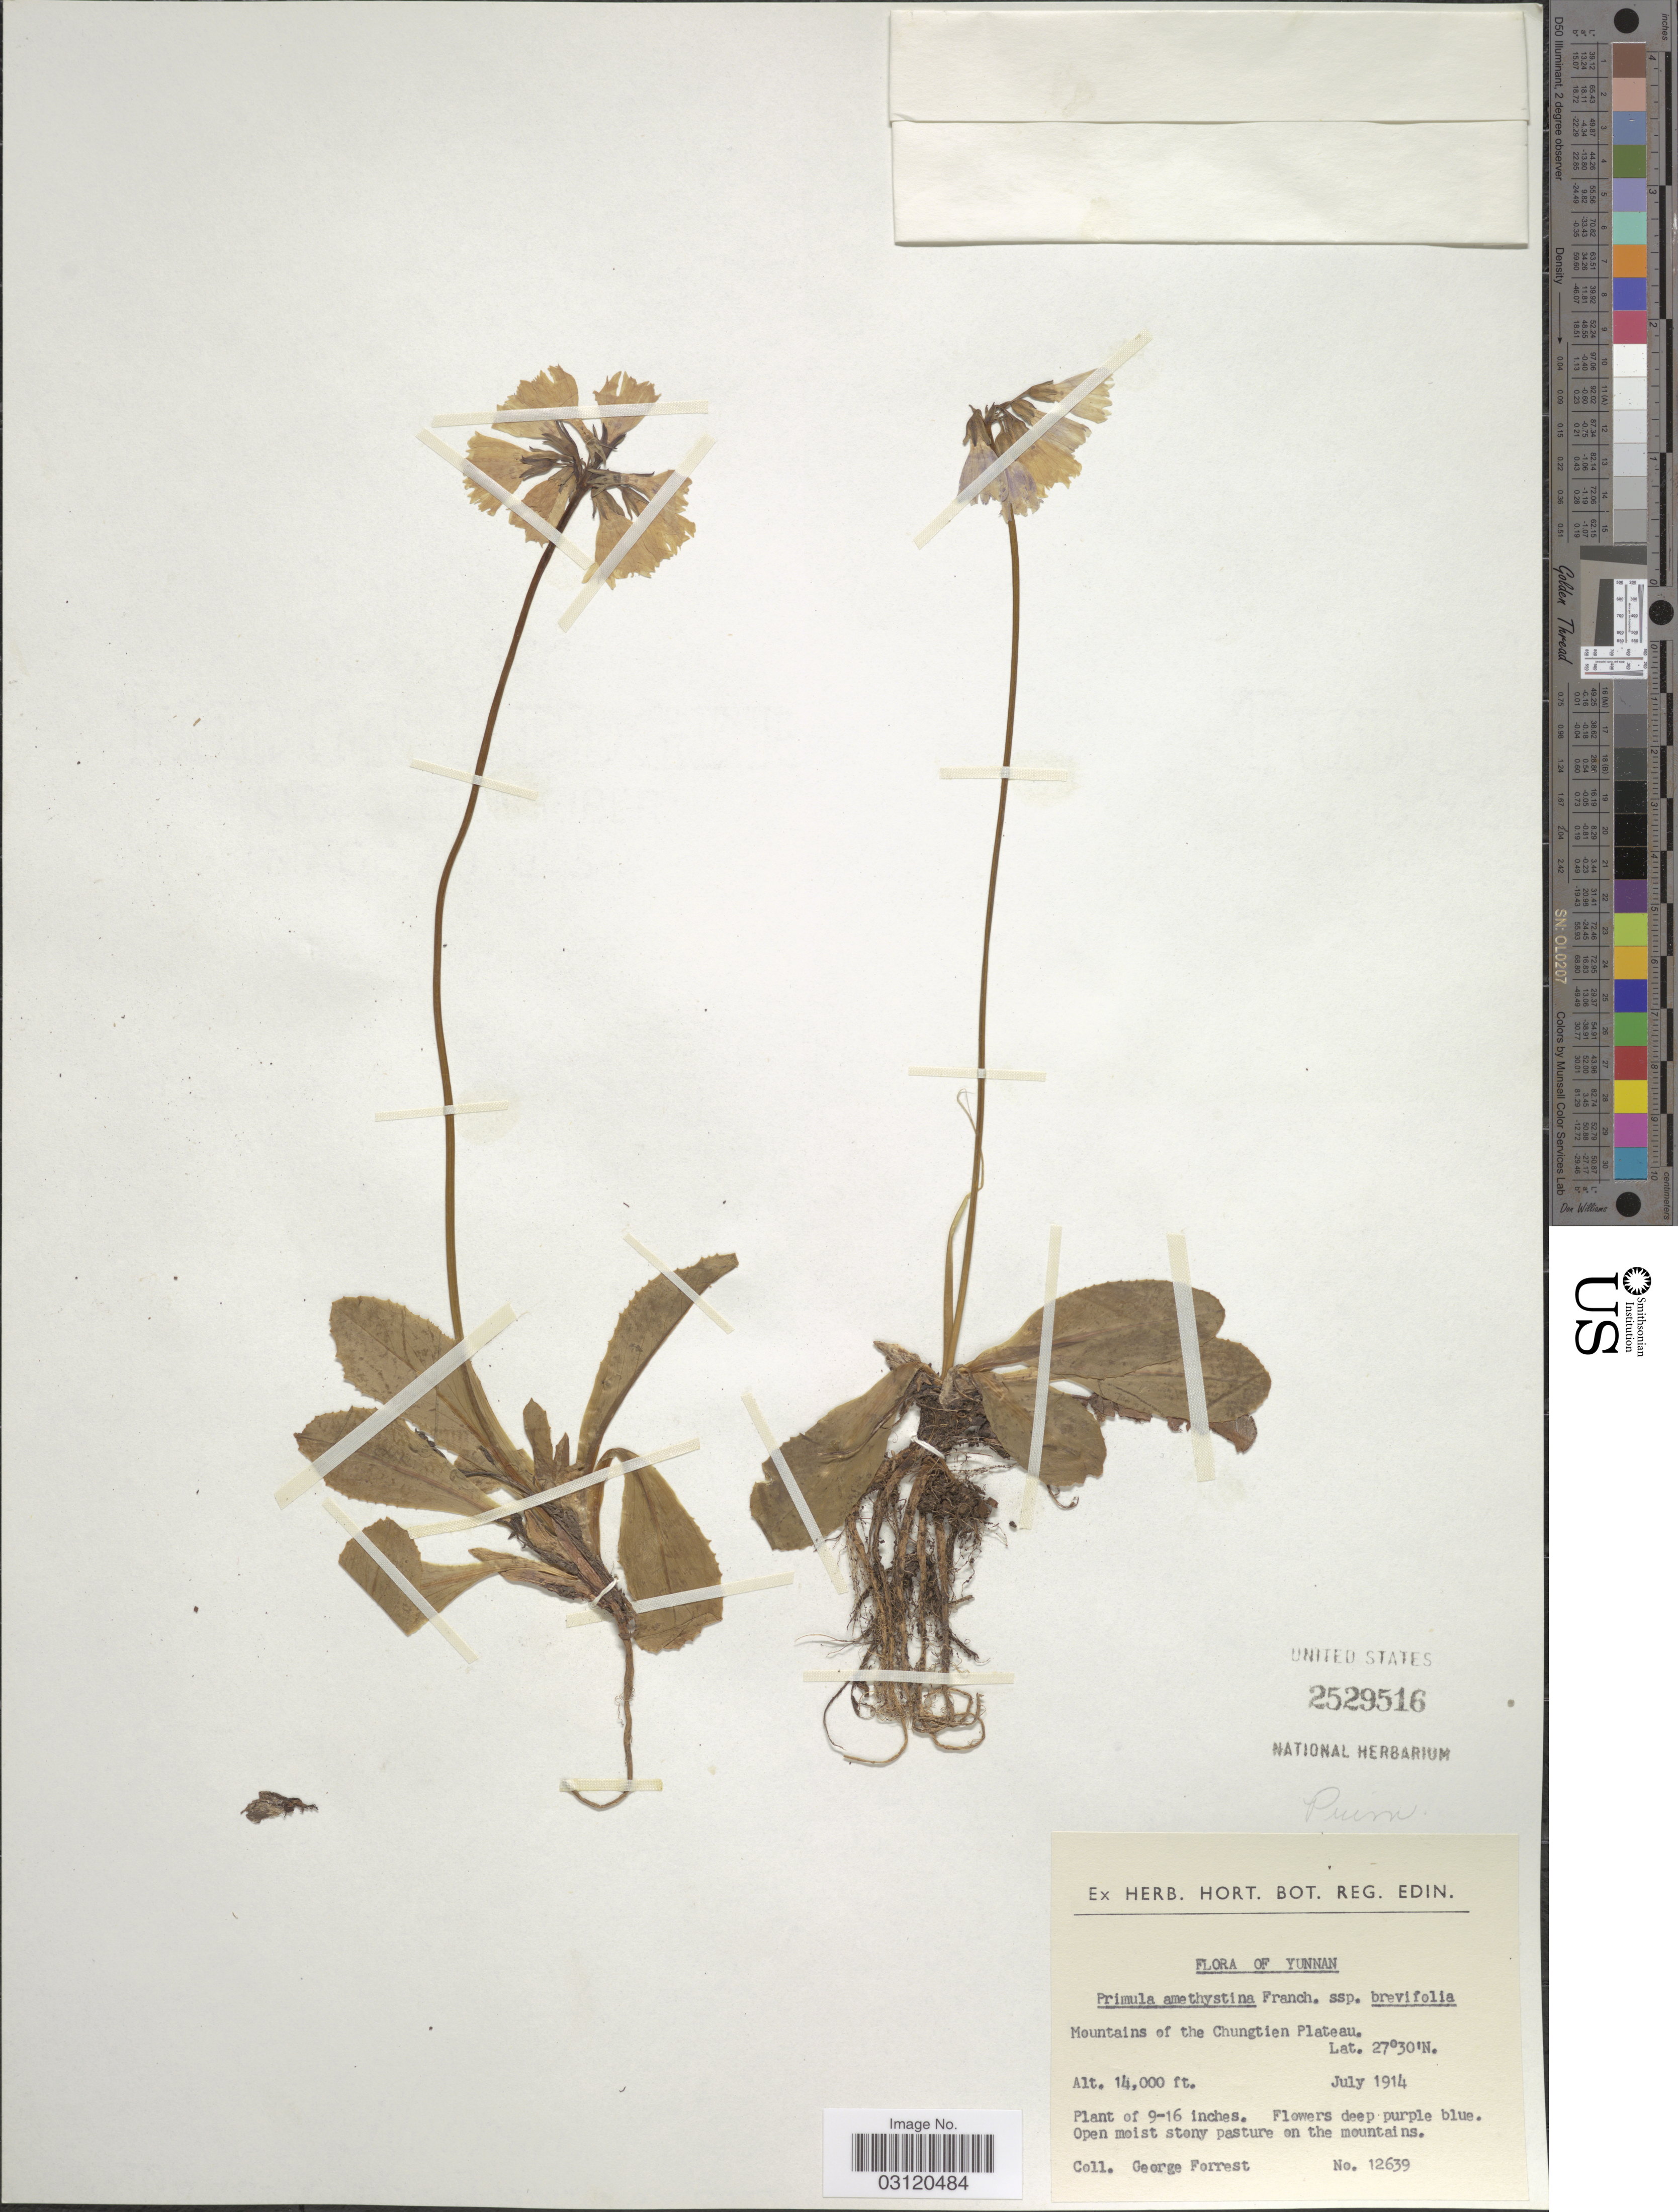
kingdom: Plantae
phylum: Tracheophyta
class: Magnoliopsida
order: Ericales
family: Primulaceae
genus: Primula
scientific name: Primula amethystina subsp. brevifolia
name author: (Forrest) W.W. Sm. & Forrest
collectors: G. Forrest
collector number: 12639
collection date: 1914-07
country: China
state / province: Yunnan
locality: Mountains of the Chungtien Plateau.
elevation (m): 4267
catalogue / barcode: US 2529516